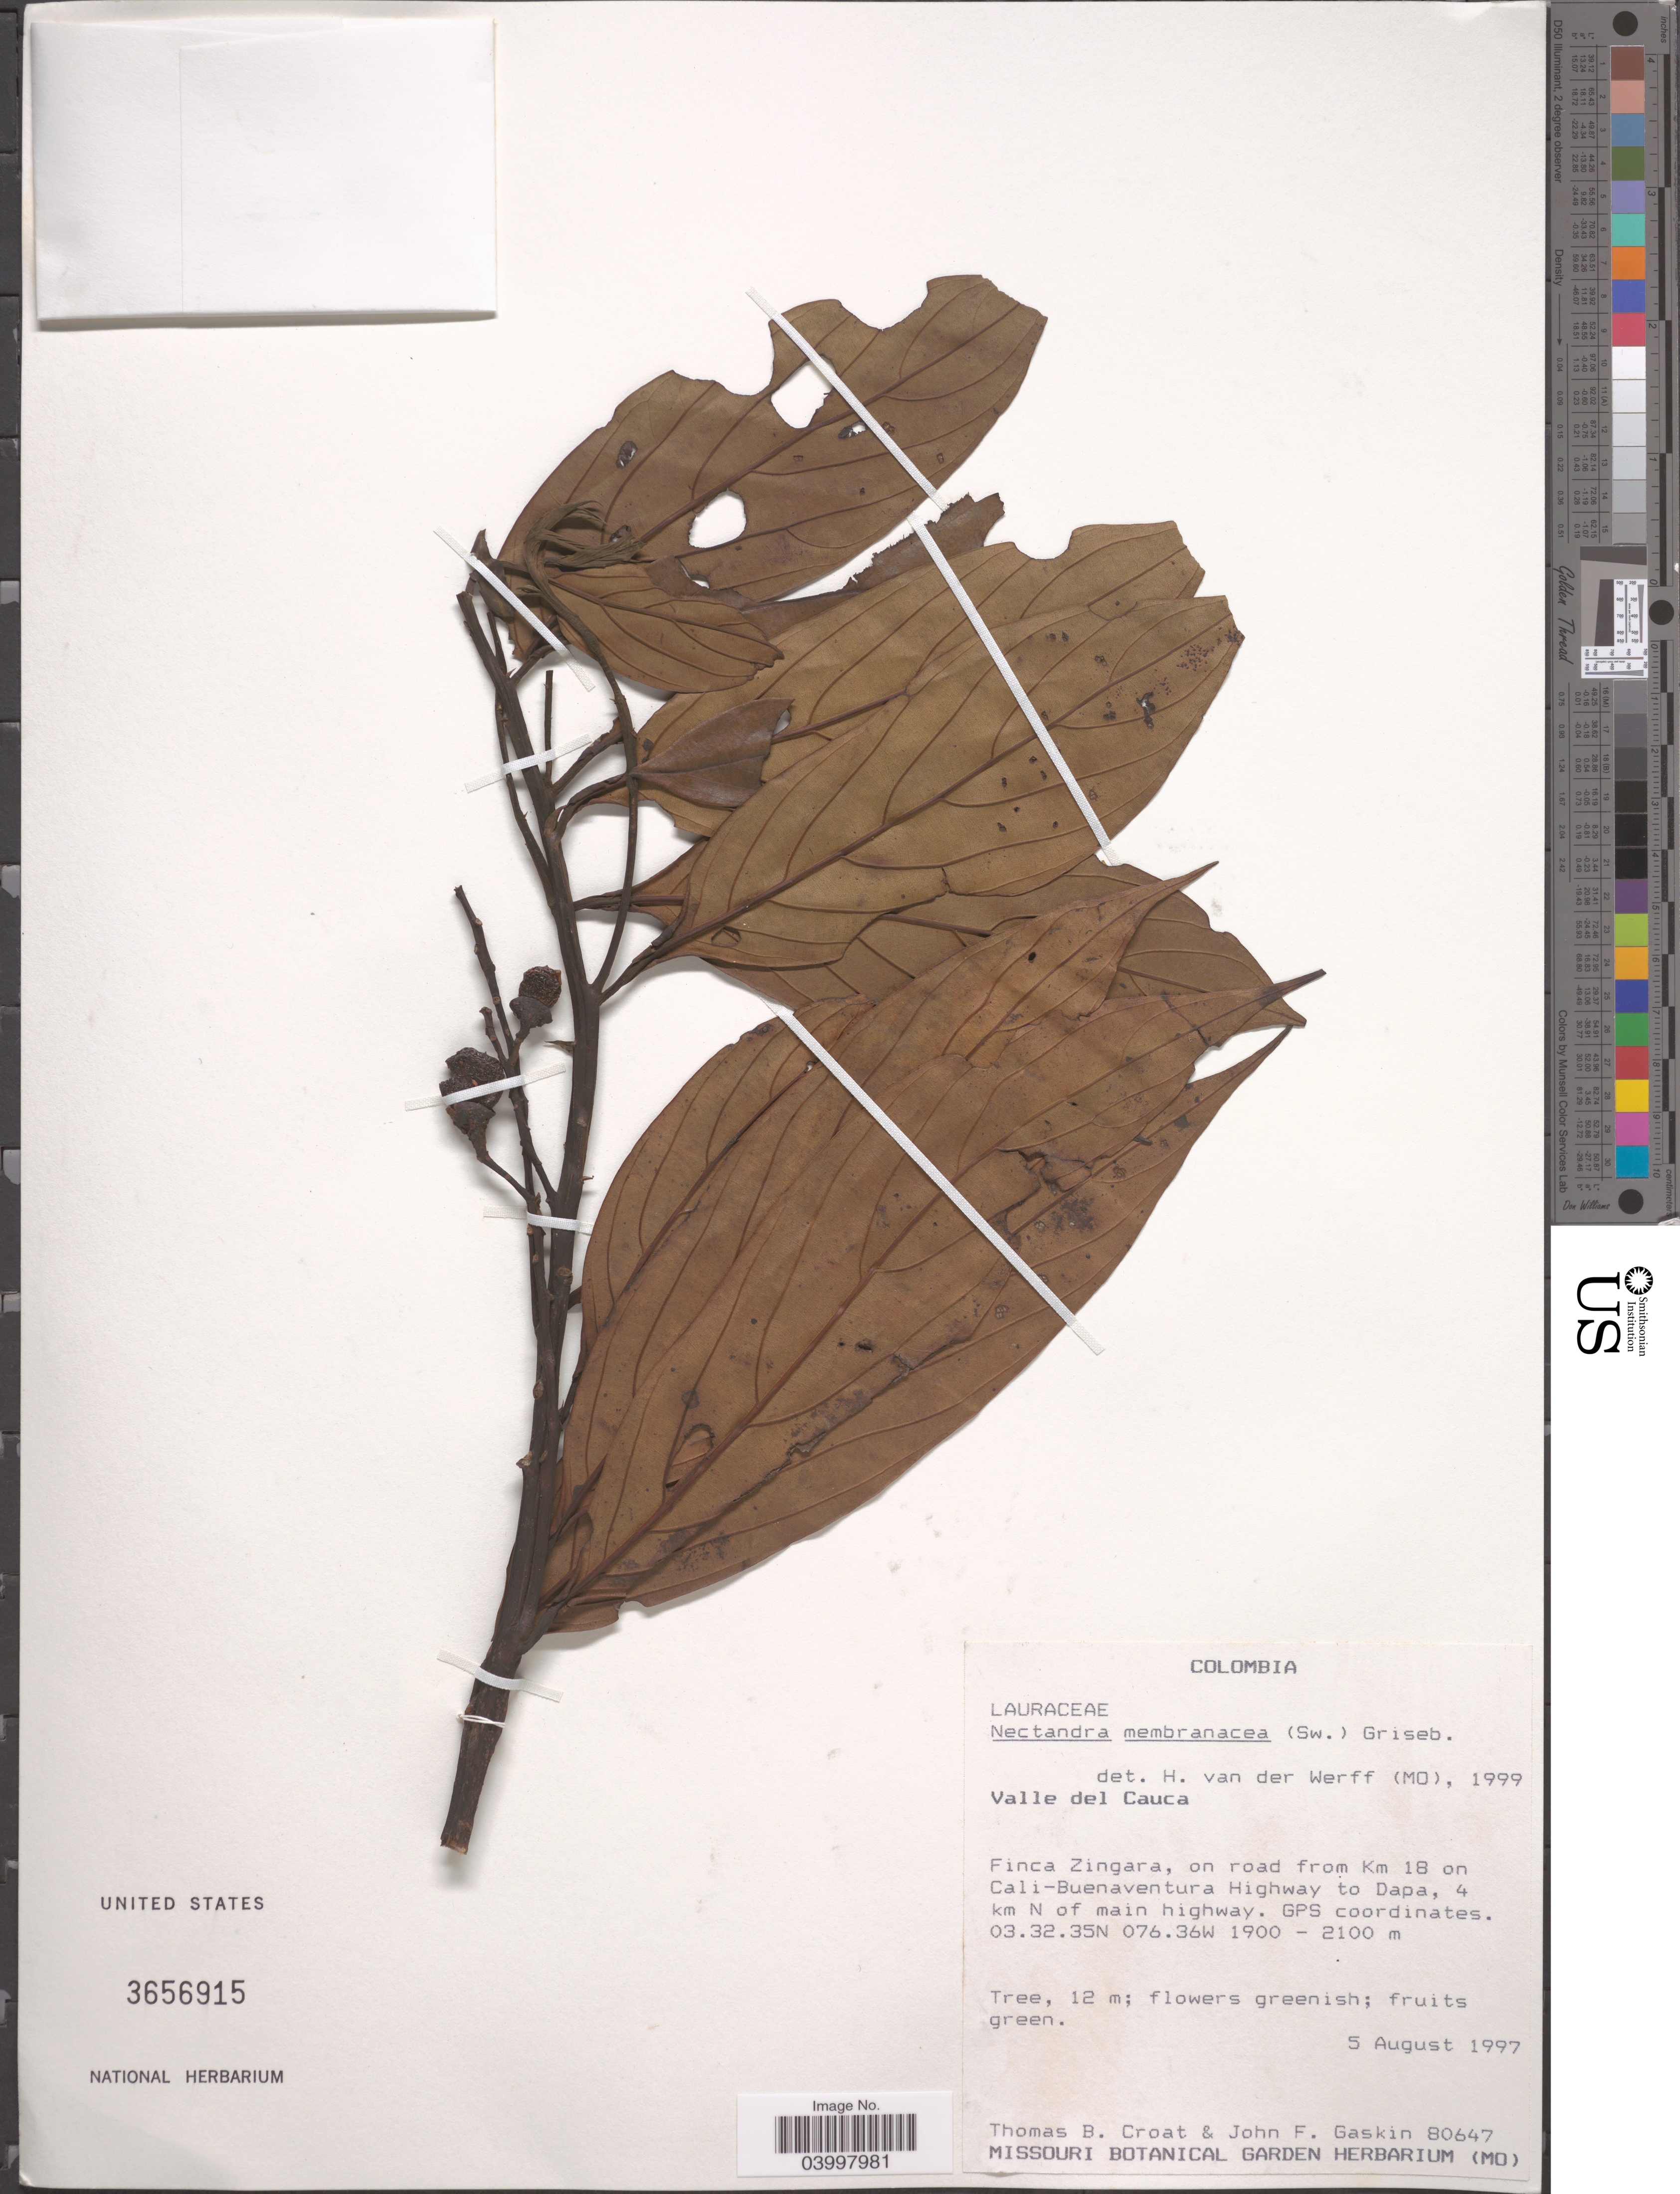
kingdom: Plantae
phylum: Tracheophyta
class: Magnoliopsida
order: Laurales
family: Lauraceae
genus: Nectandra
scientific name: Nectandra membranacea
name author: (Sw.) Griseb.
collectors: T. B. Croat & J. F. Gaskin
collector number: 80647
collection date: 1997-08-05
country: Colombia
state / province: Valle del Cauca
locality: Finca Zingara, on road from Km 18 on Cali-Buenaventura Highway to Dapa, 4 km N of main highway. GPS coordinates.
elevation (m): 1900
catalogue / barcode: US 3656915